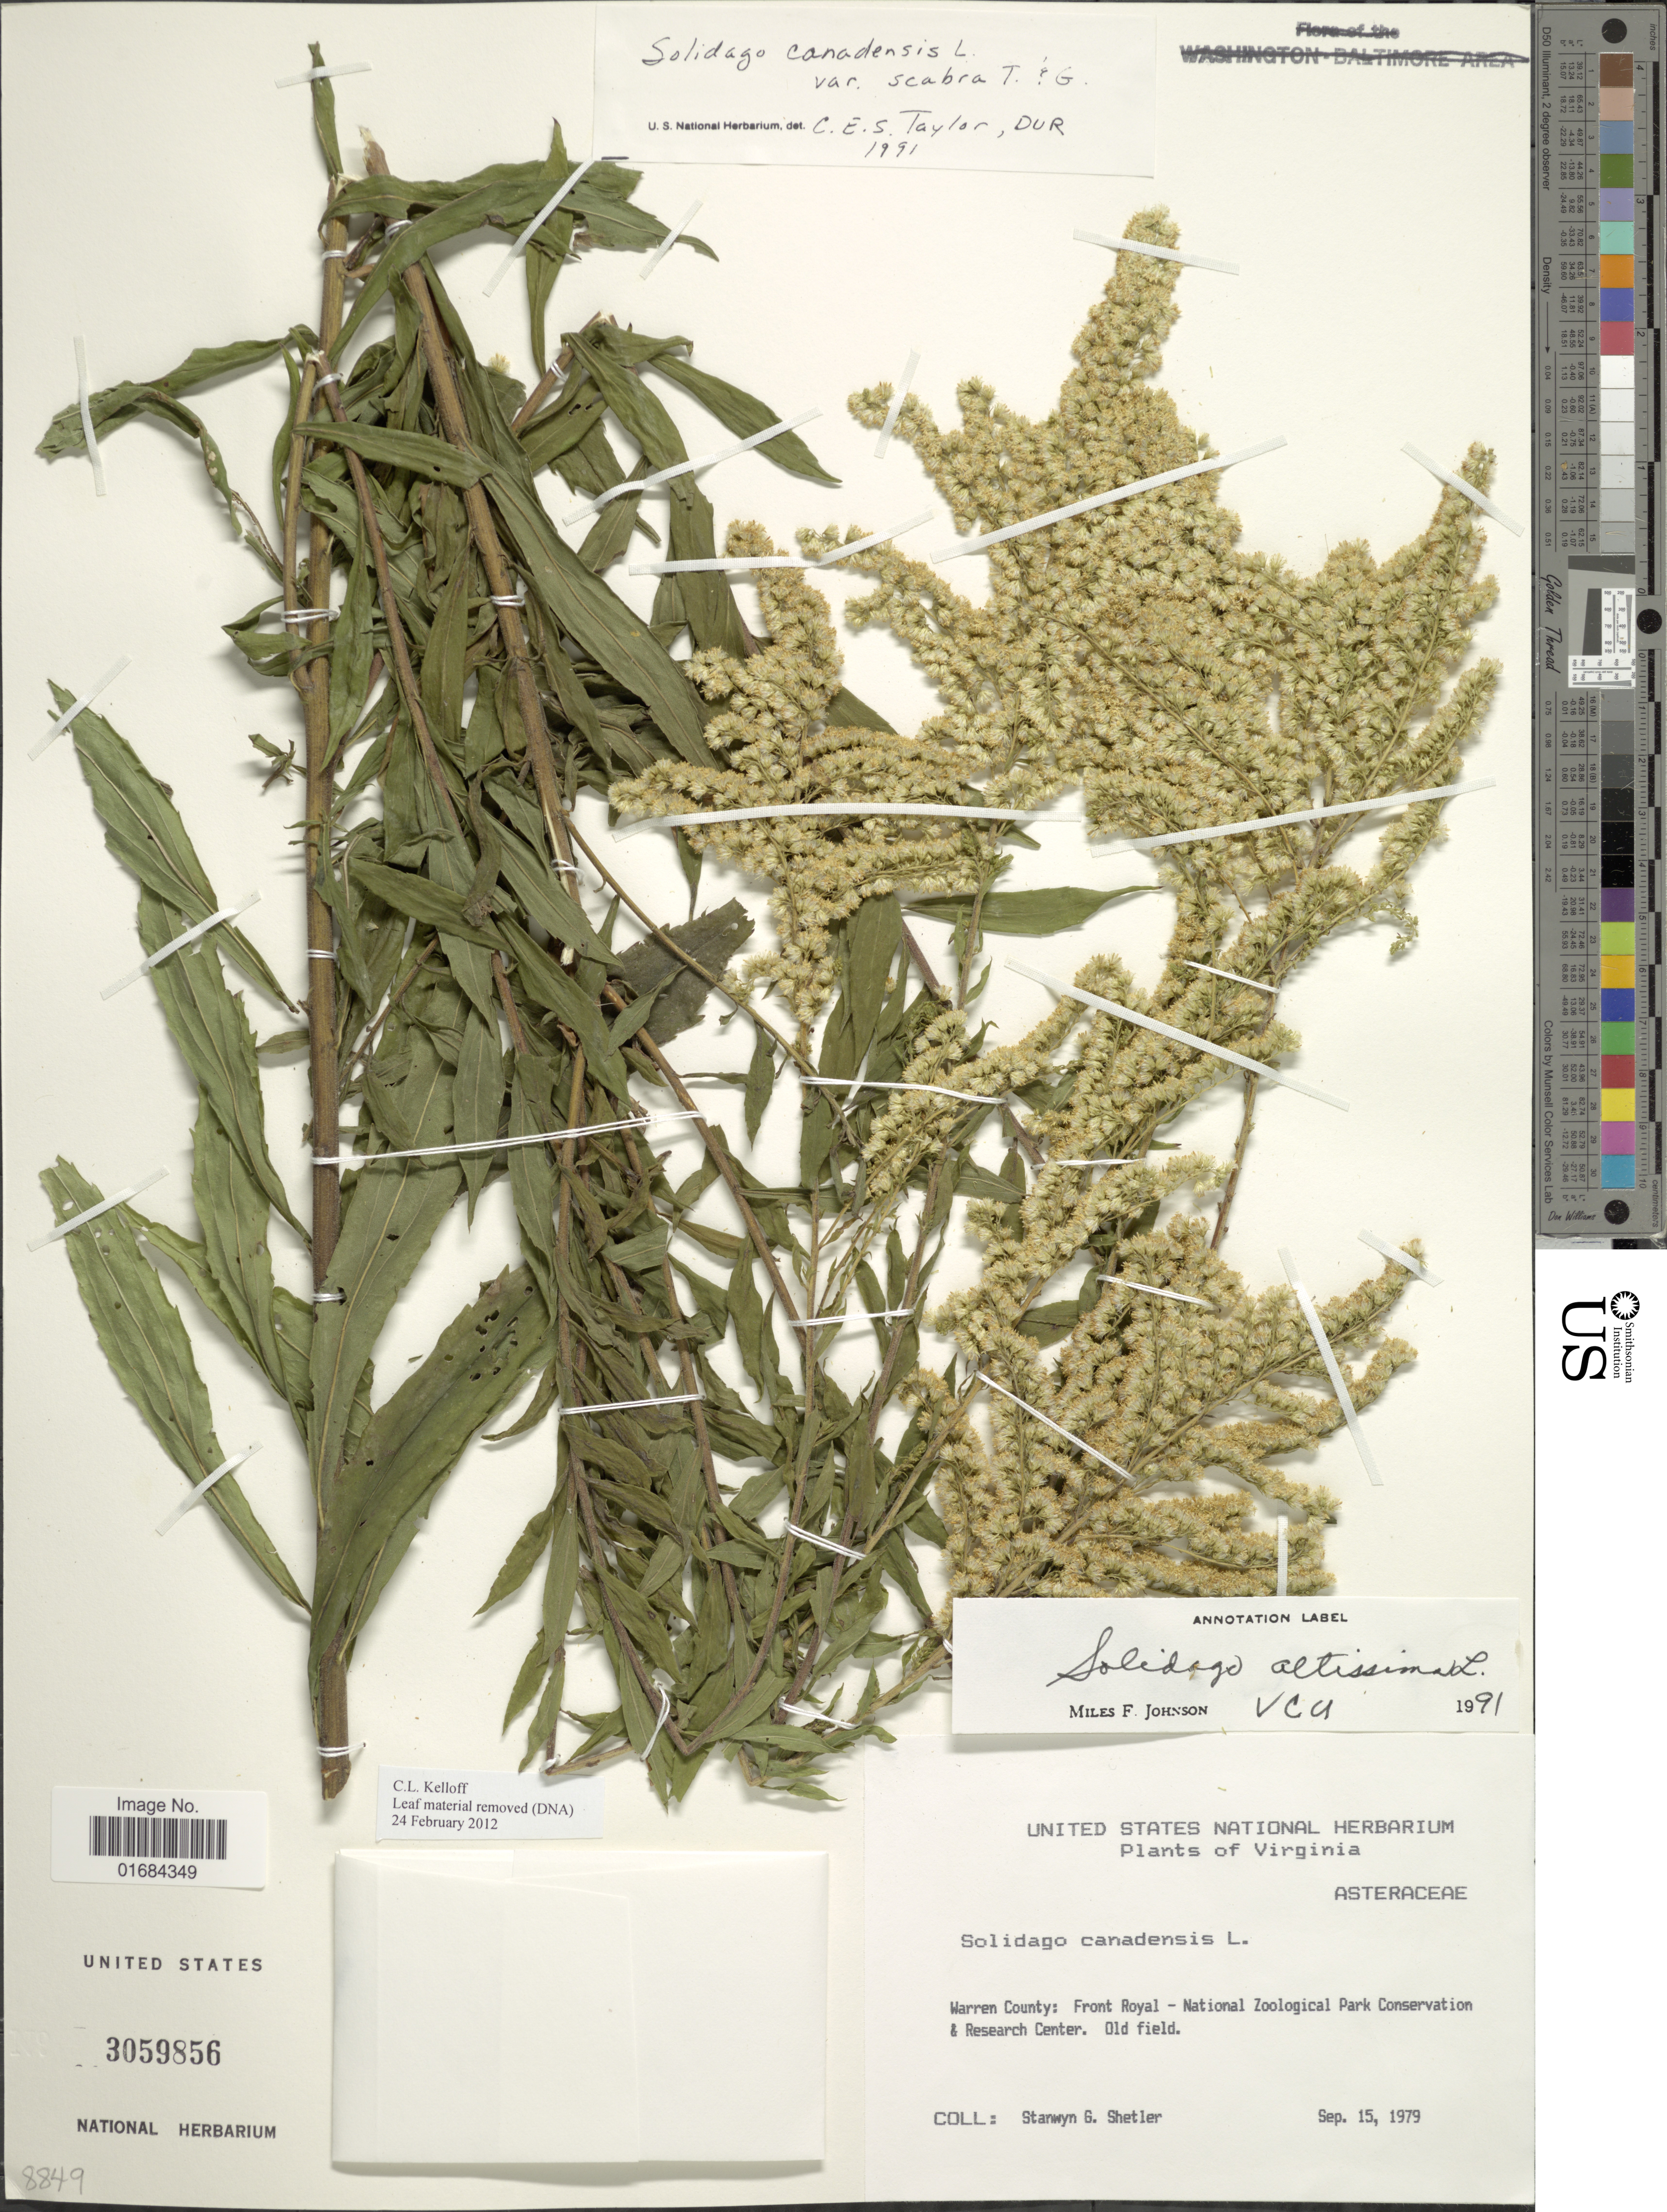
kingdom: Plantae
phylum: Tracheophyta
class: Magnoliopsida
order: Asterales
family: Asteraceae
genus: Solidago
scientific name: Solidago altissima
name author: L.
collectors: S. Shetler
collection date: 1979-09-15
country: United States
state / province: Virginia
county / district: Warren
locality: Warren County: Front Royal - National Zoological Park Conservation en Research Center, Old Field.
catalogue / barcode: US 3059856